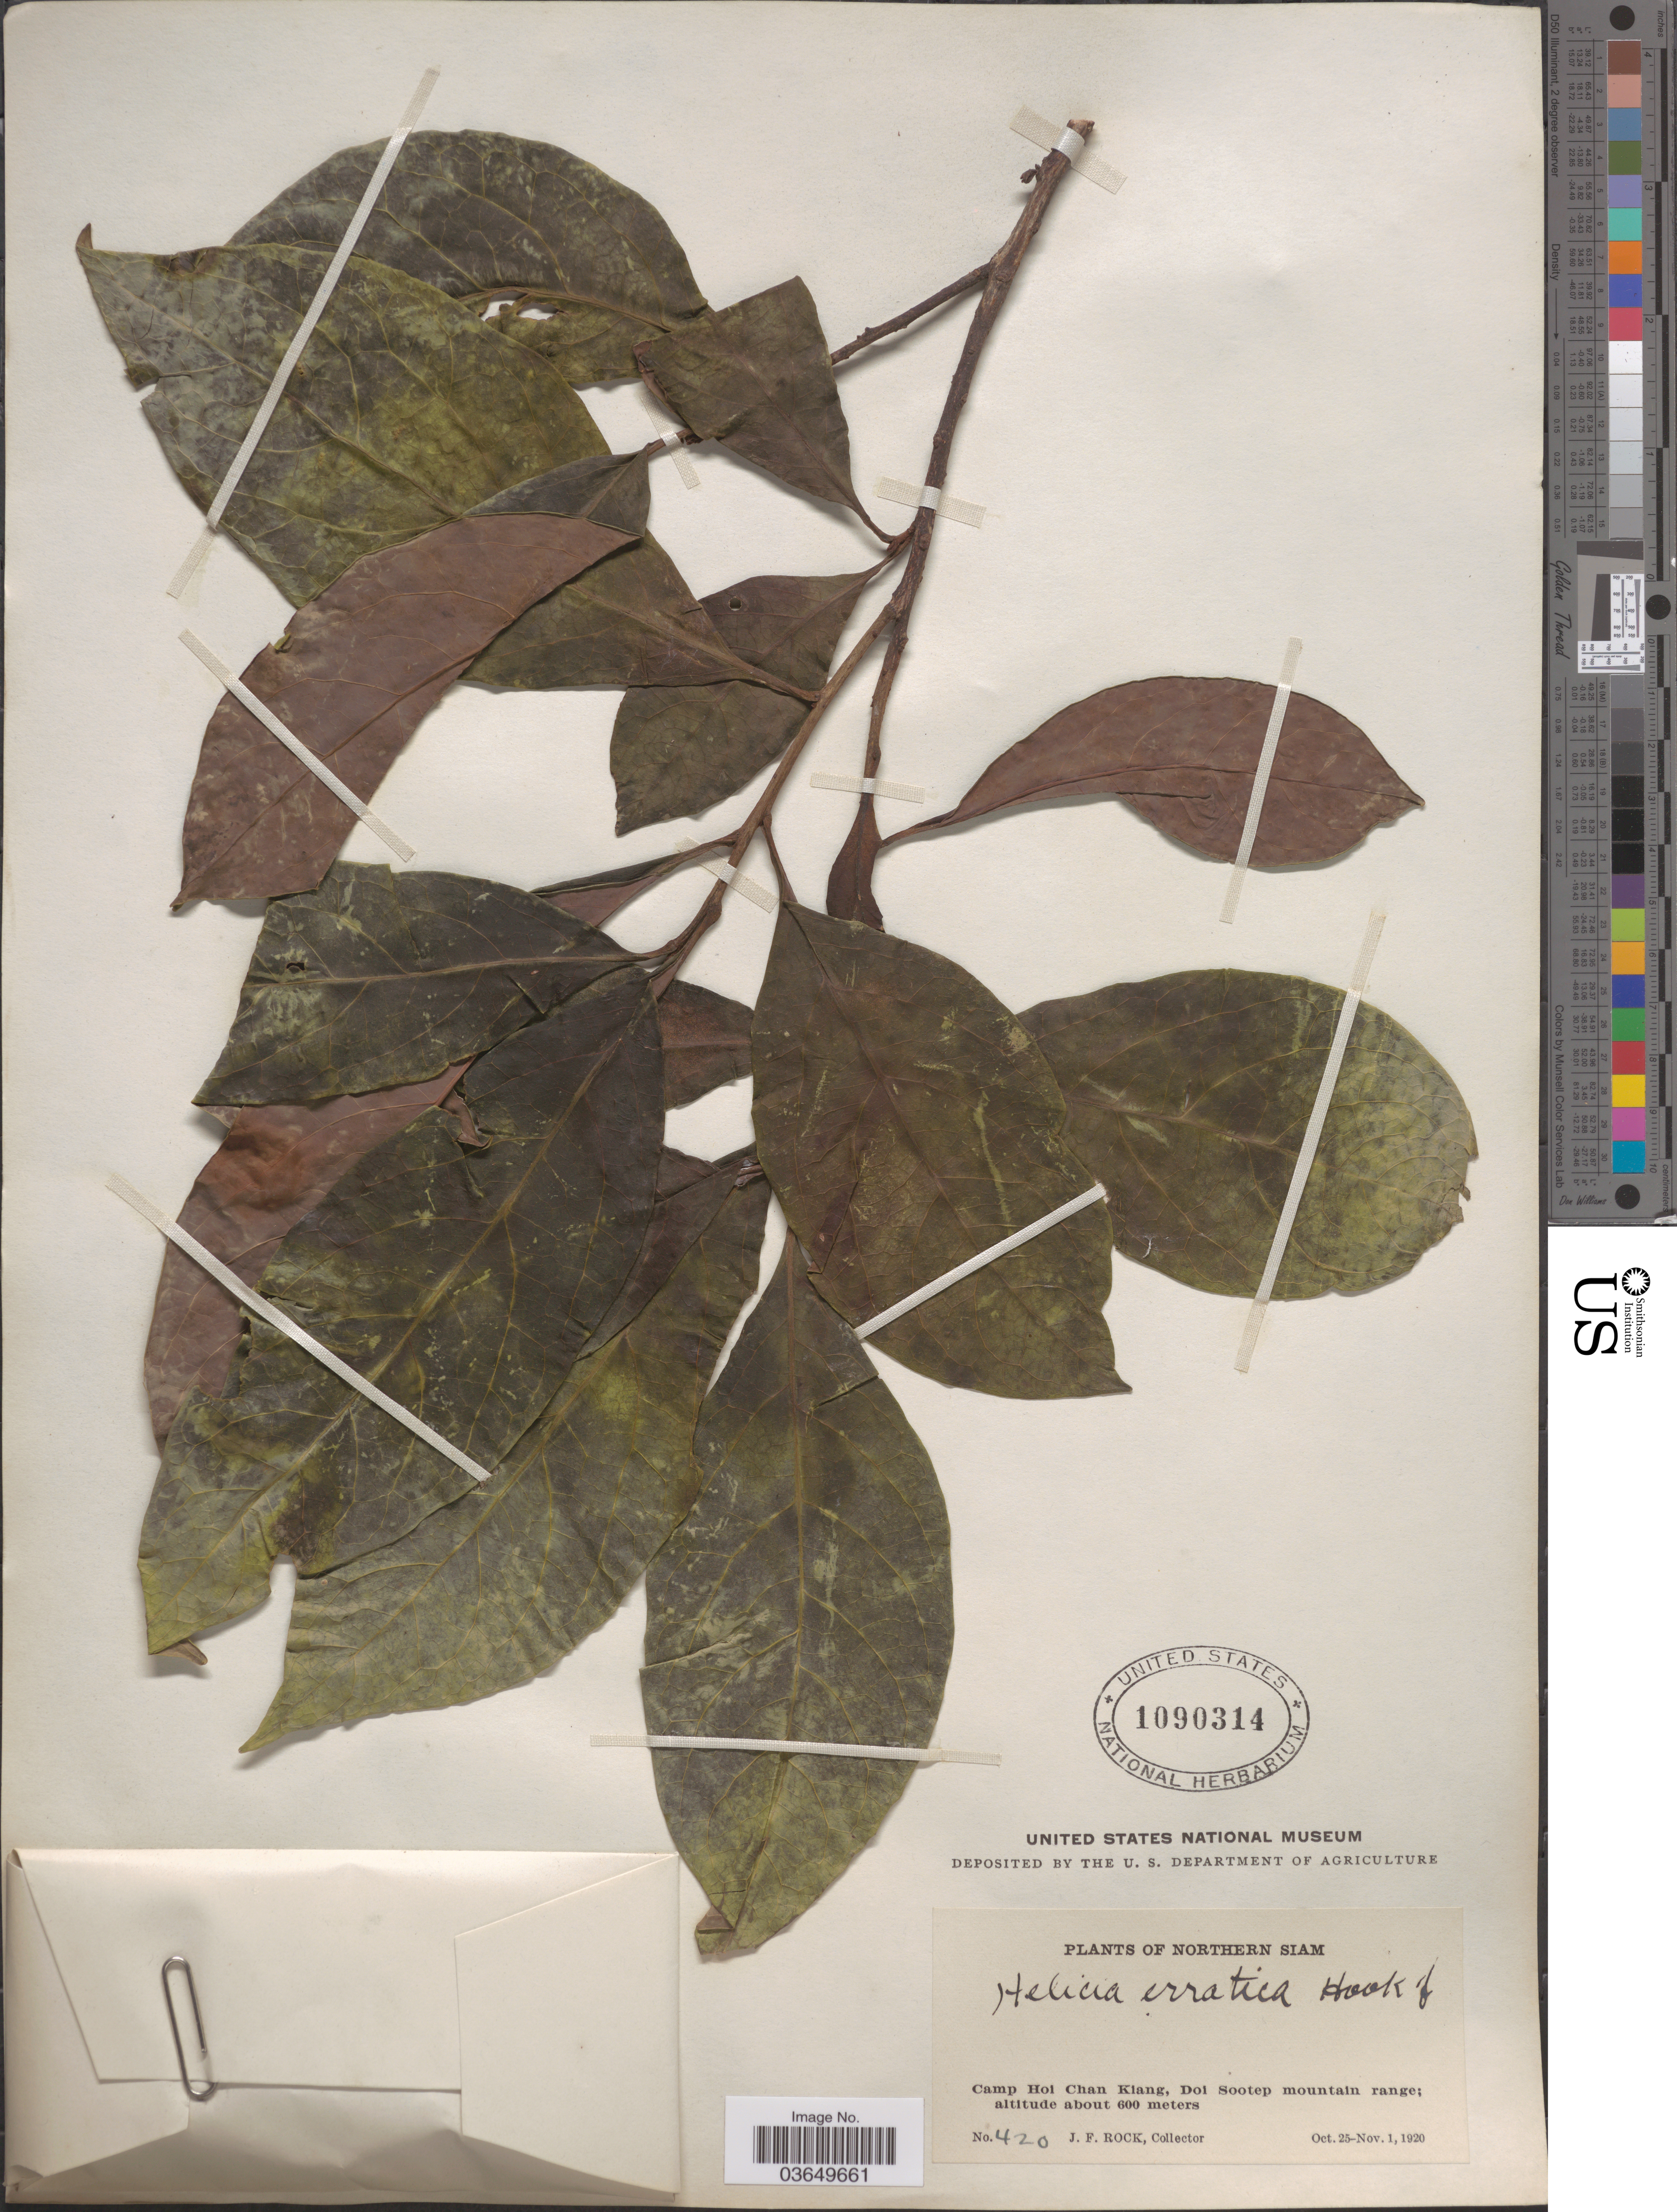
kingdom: Plantae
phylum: Tracheophyta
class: Magnoliopsida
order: Proteales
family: Proteaceae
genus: Helicia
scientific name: Helicia erratica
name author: Hook. f.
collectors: J. Rock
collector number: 420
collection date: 1920-10-25/1920-11-01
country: Thailand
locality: Northern Siam. Camp Hoi Chan Kiang, Doi Sootep mountain range.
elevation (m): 600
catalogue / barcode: US 1090314